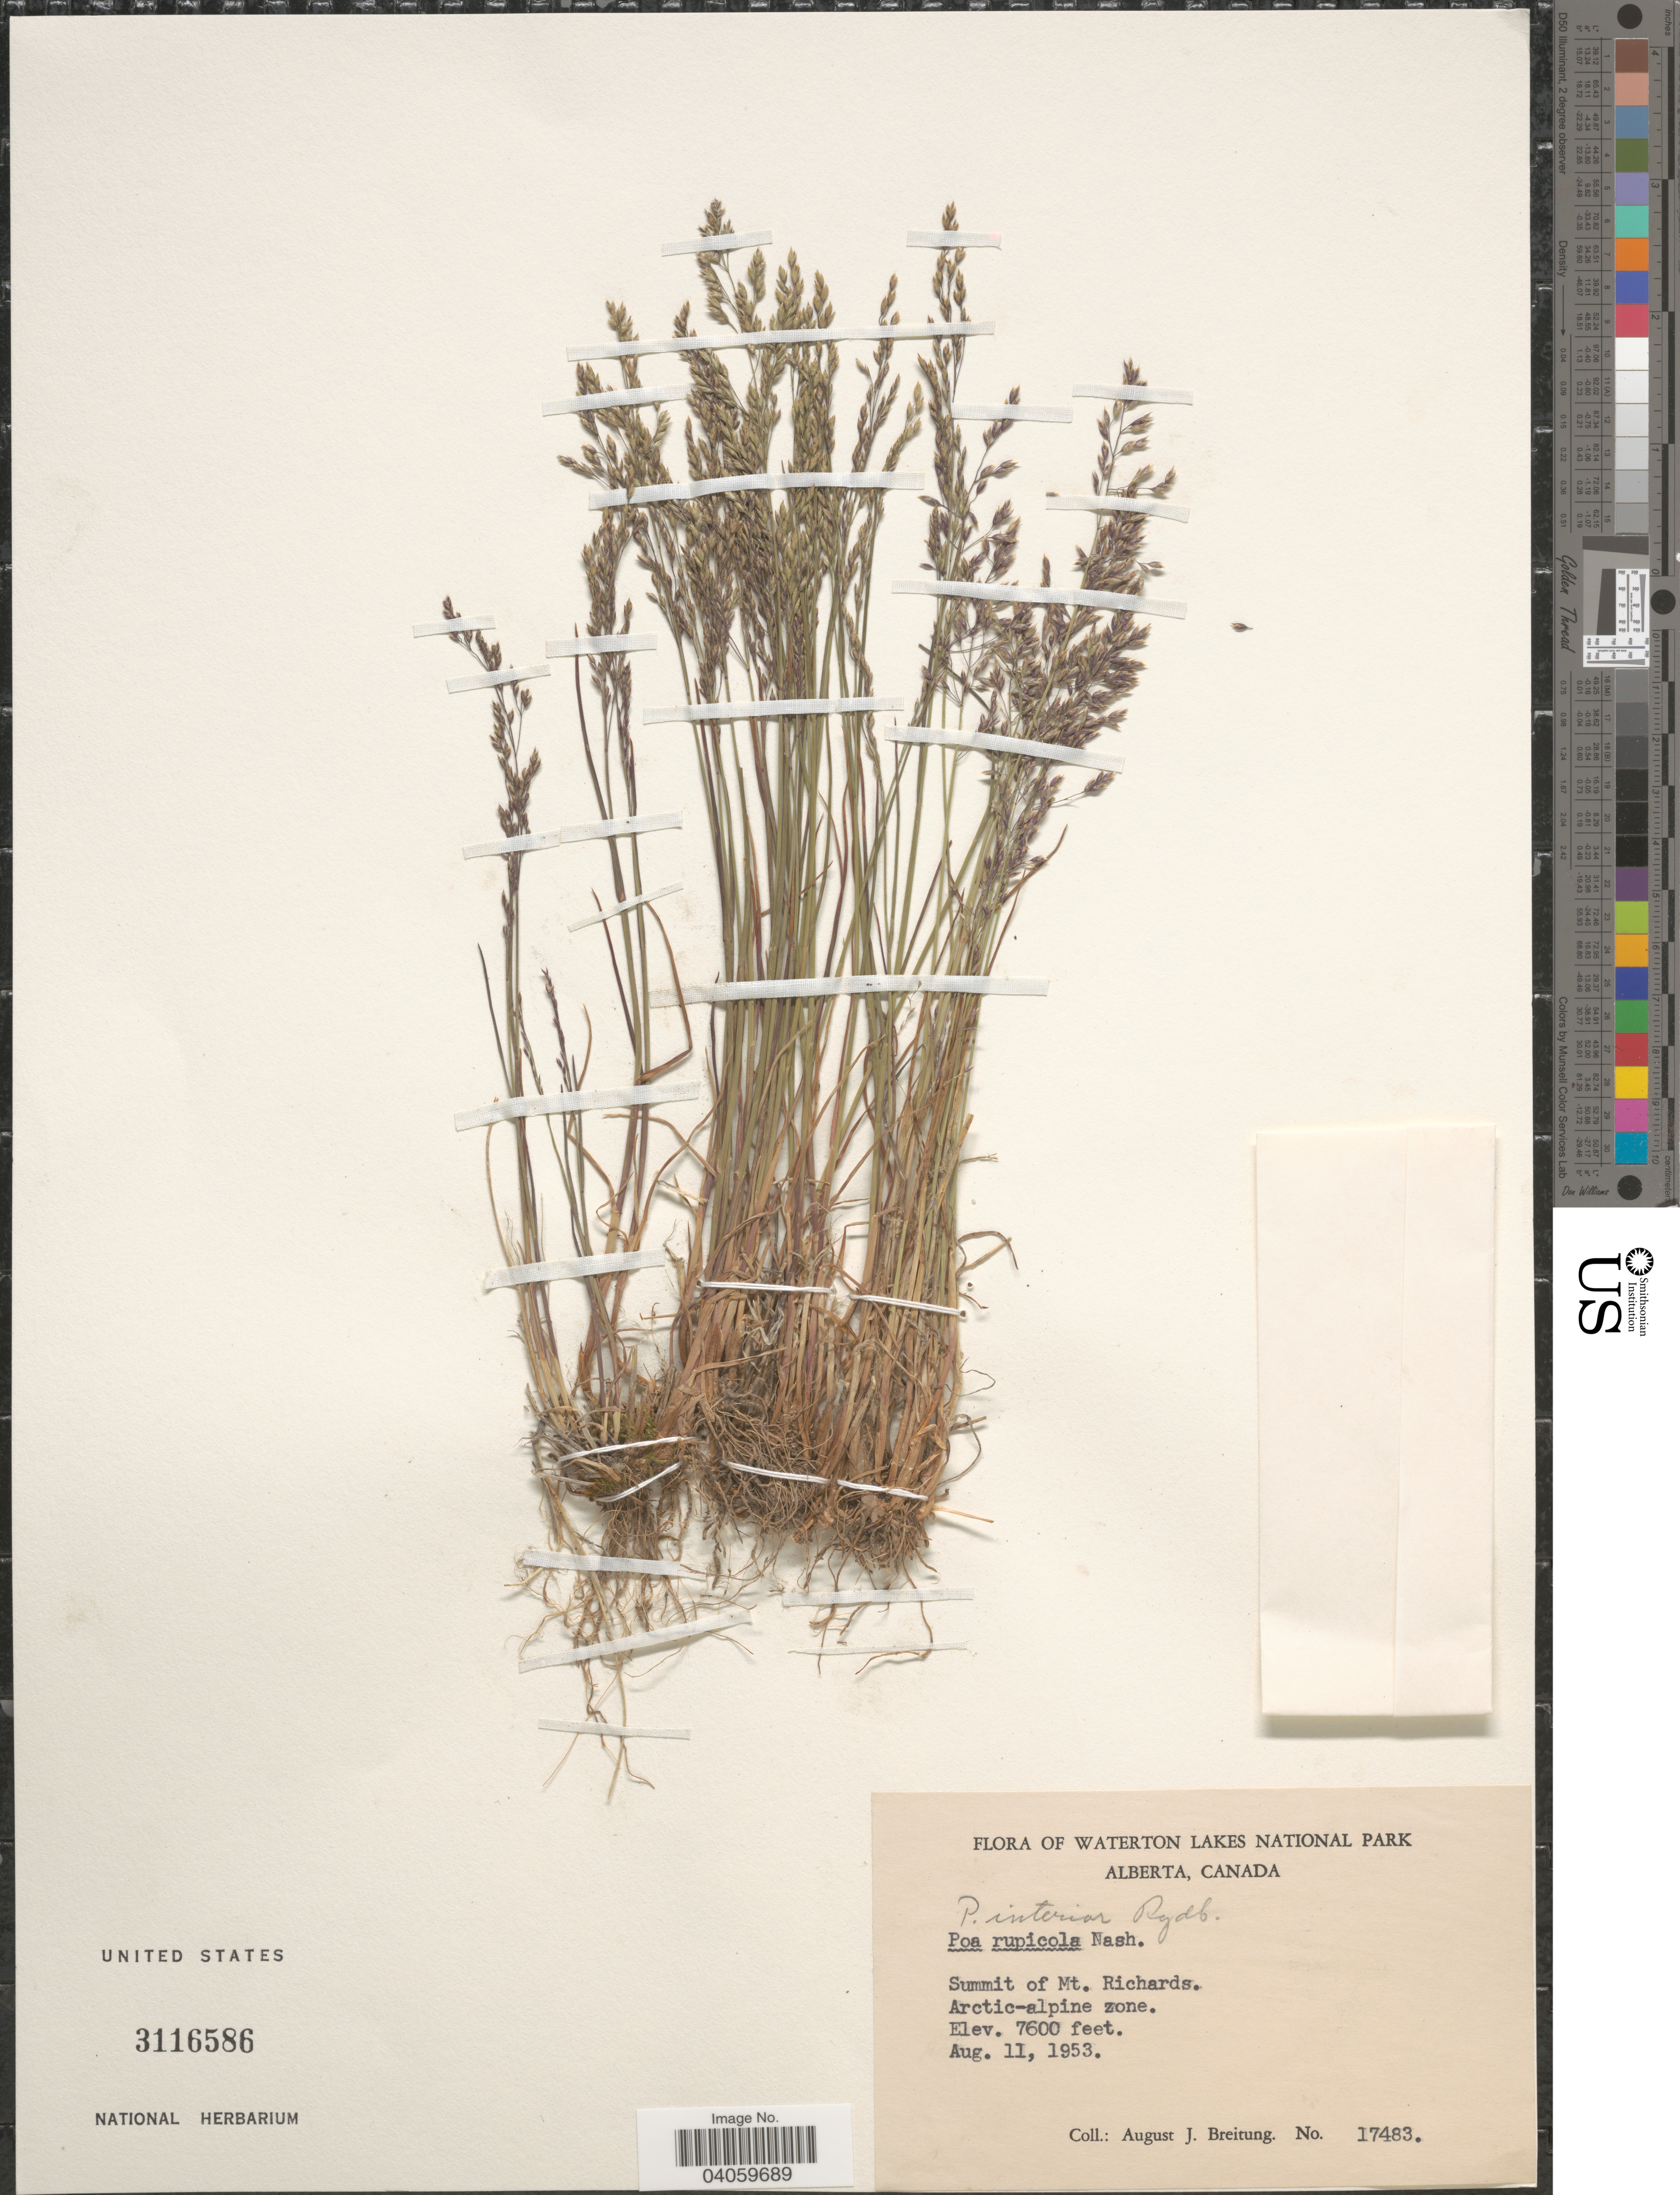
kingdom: Plantae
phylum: Tracheophyta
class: Liliopsida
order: Poales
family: Poaceae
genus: Poa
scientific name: Poa interior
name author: Rydb.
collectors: A. Breitung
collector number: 17483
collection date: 1953-08-11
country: Canada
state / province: Alberta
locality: Waterton Lakes National Park. Summit of Mt. Richards.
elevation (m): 2316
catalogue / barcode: US 3116586